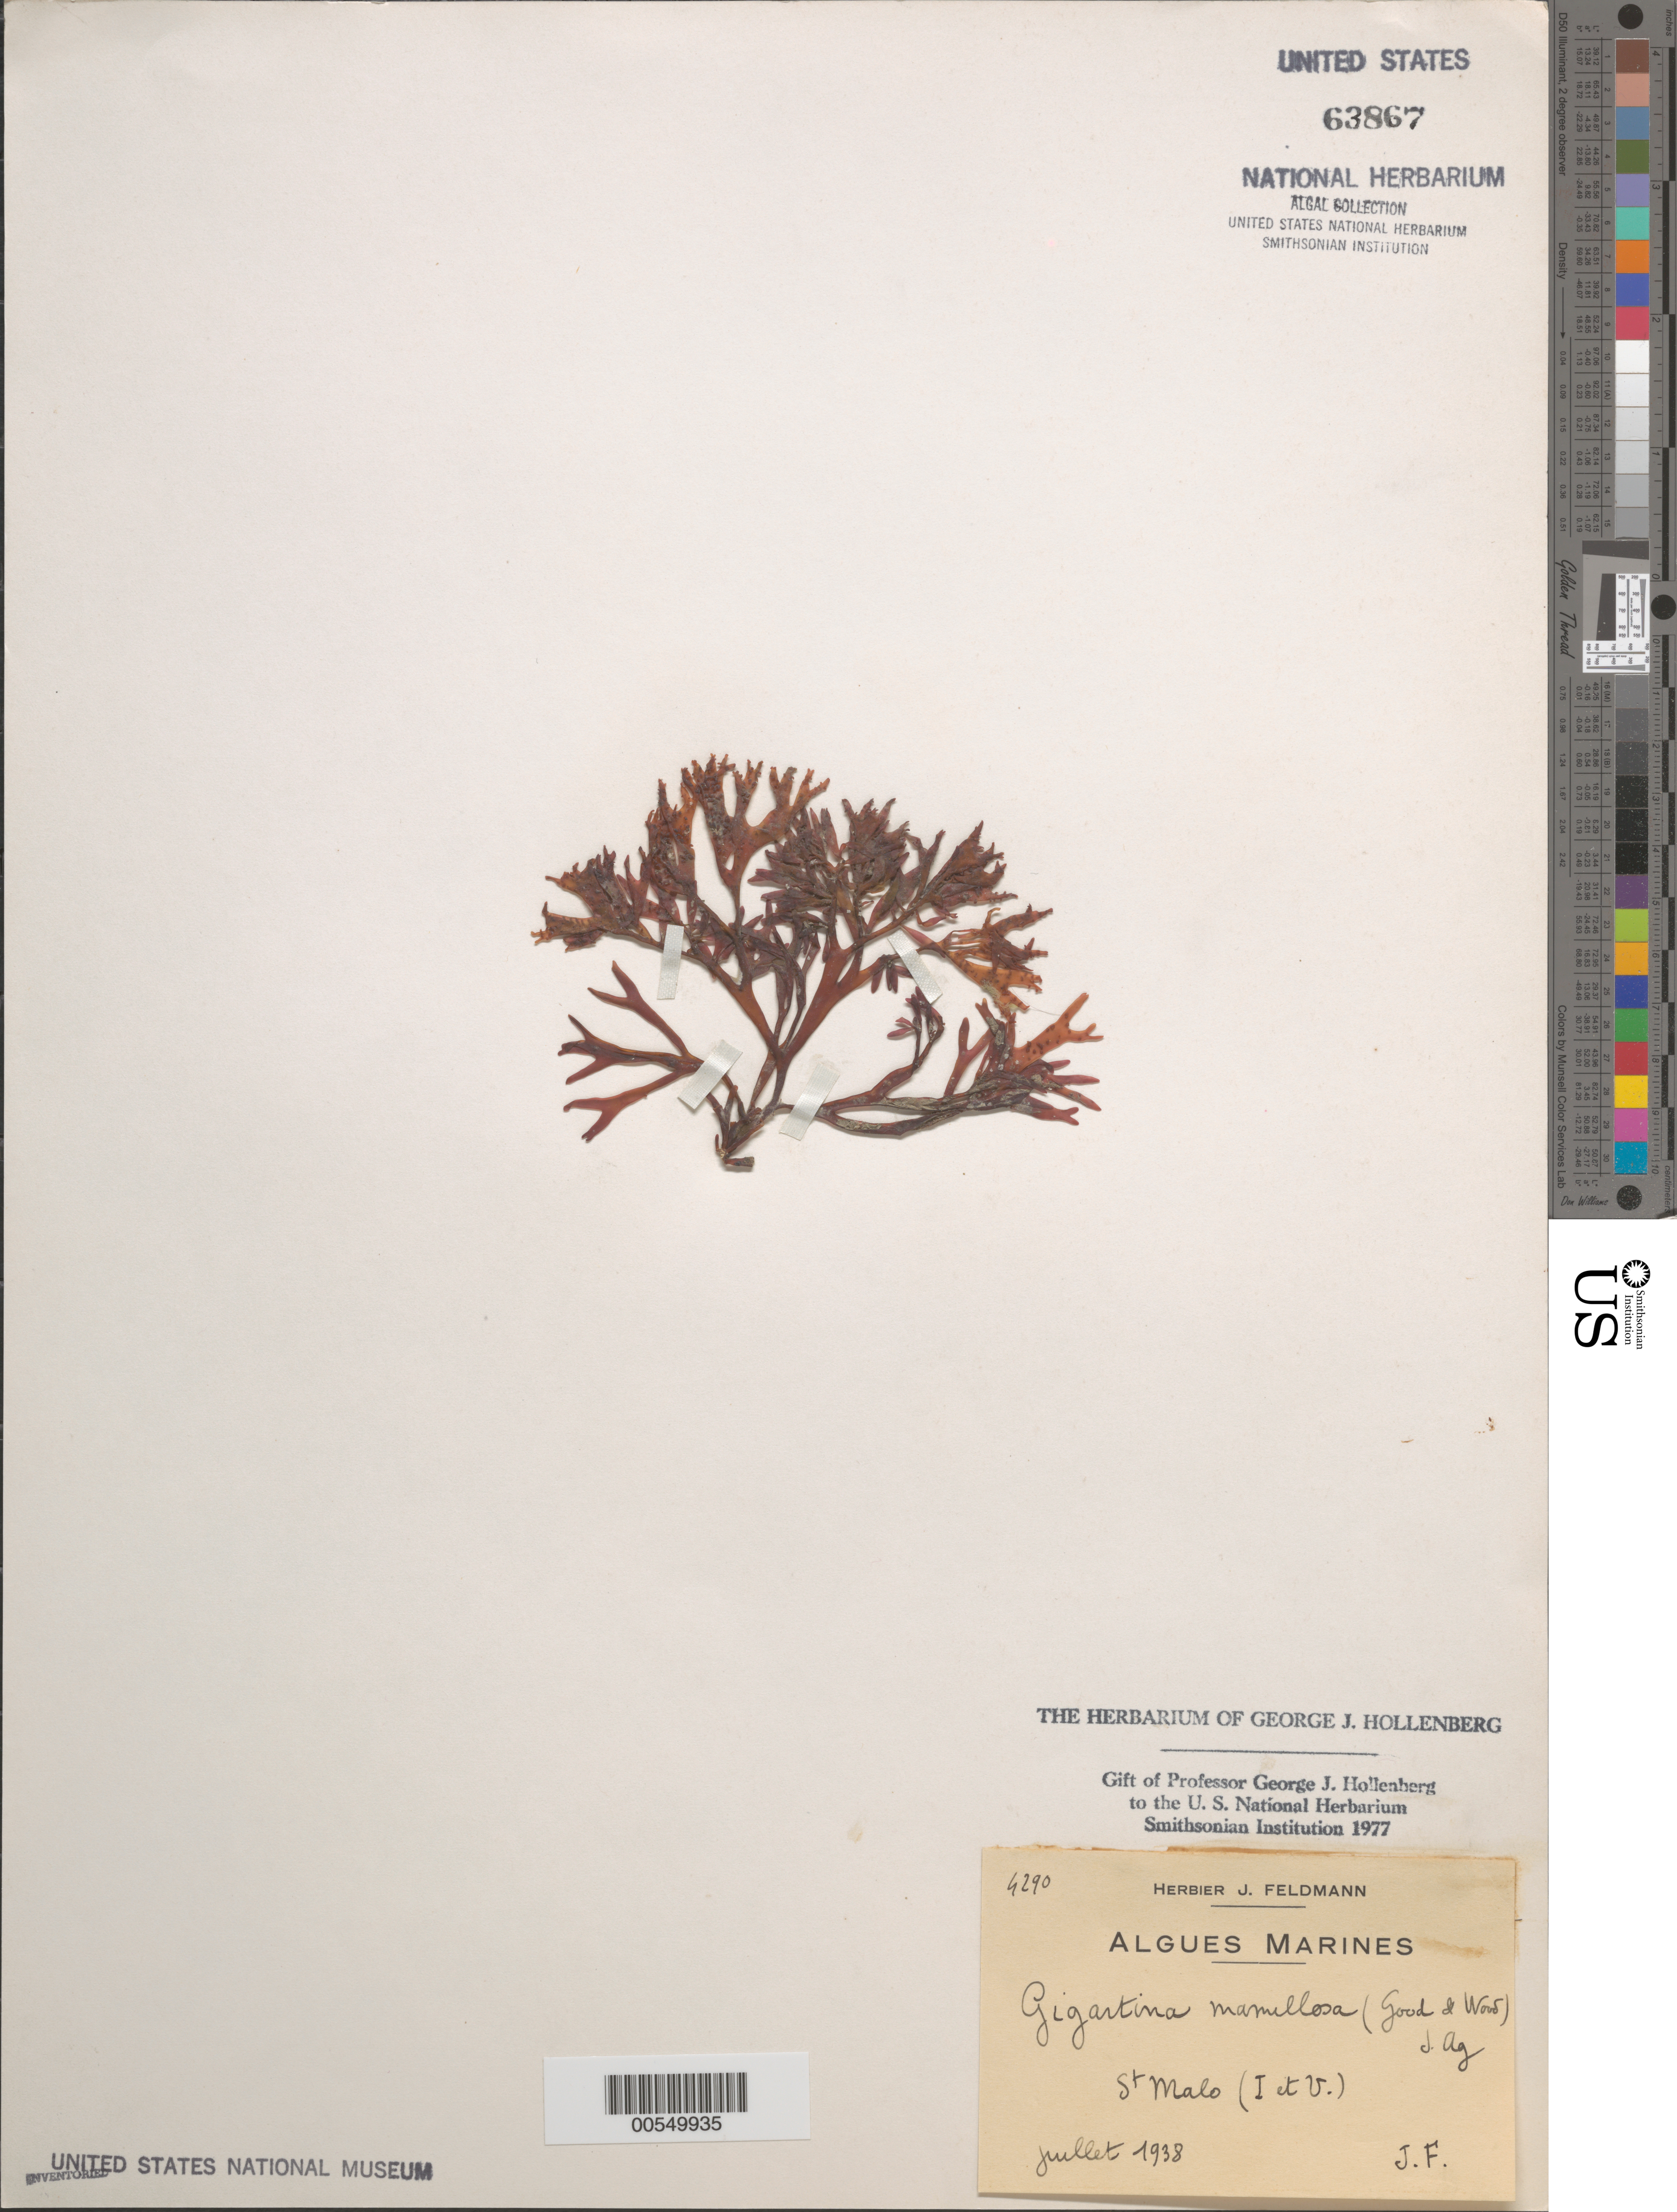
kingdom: Plantae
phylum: Rhodophyta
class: Florideophyceae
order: Gigartinales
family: Phyllophoraceae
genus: Mastocarpus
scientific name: Mastocarpus stellatus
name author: (Stackh.) Guiry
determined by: Algae name updating Project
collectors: J. Feldmann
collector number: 4290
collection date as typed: Jul 1938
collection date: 1938-07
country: France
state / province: Bretagne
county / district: Ille-et-Vilaine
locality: St. Malo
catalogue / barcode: US 63867